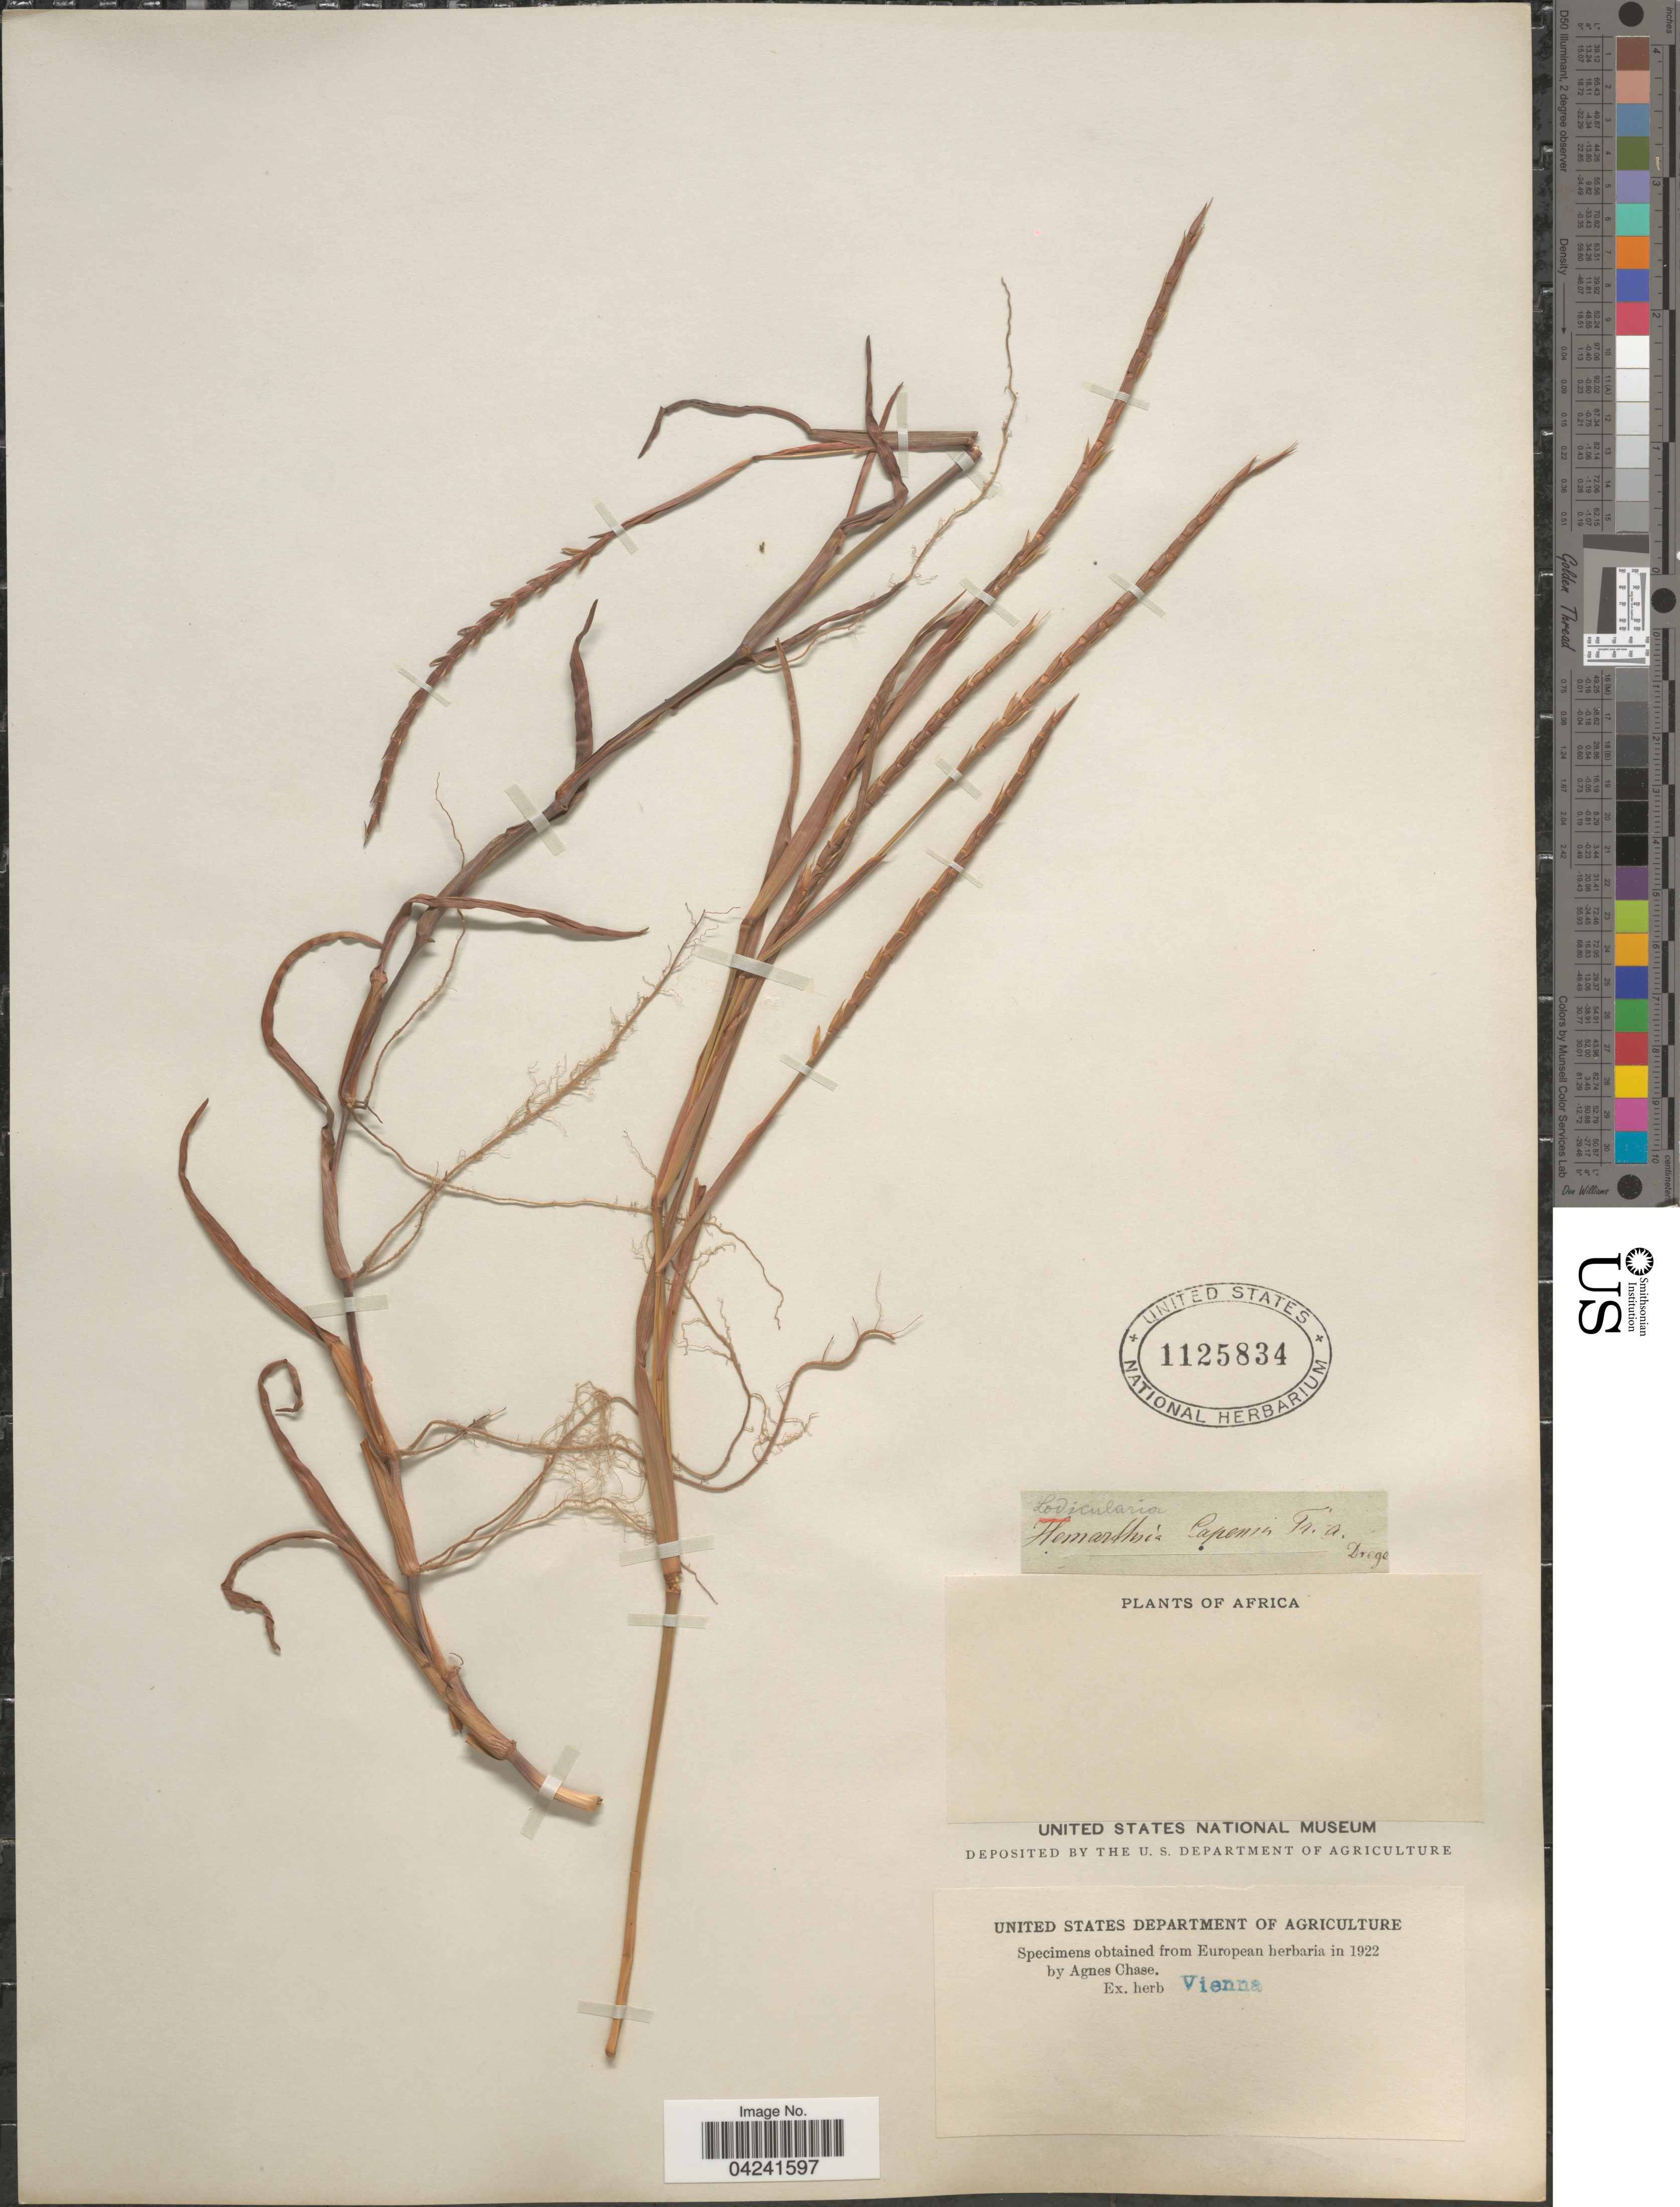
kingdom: Plantae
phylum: Tracheophyta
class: Liliopsida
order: Poales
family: Poaceae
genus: Hemarthria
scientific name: Hemarthria compressa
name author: (L.) R. Br.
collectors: Drege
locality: Africa. [probably South Africa]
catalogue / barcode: US 1125834